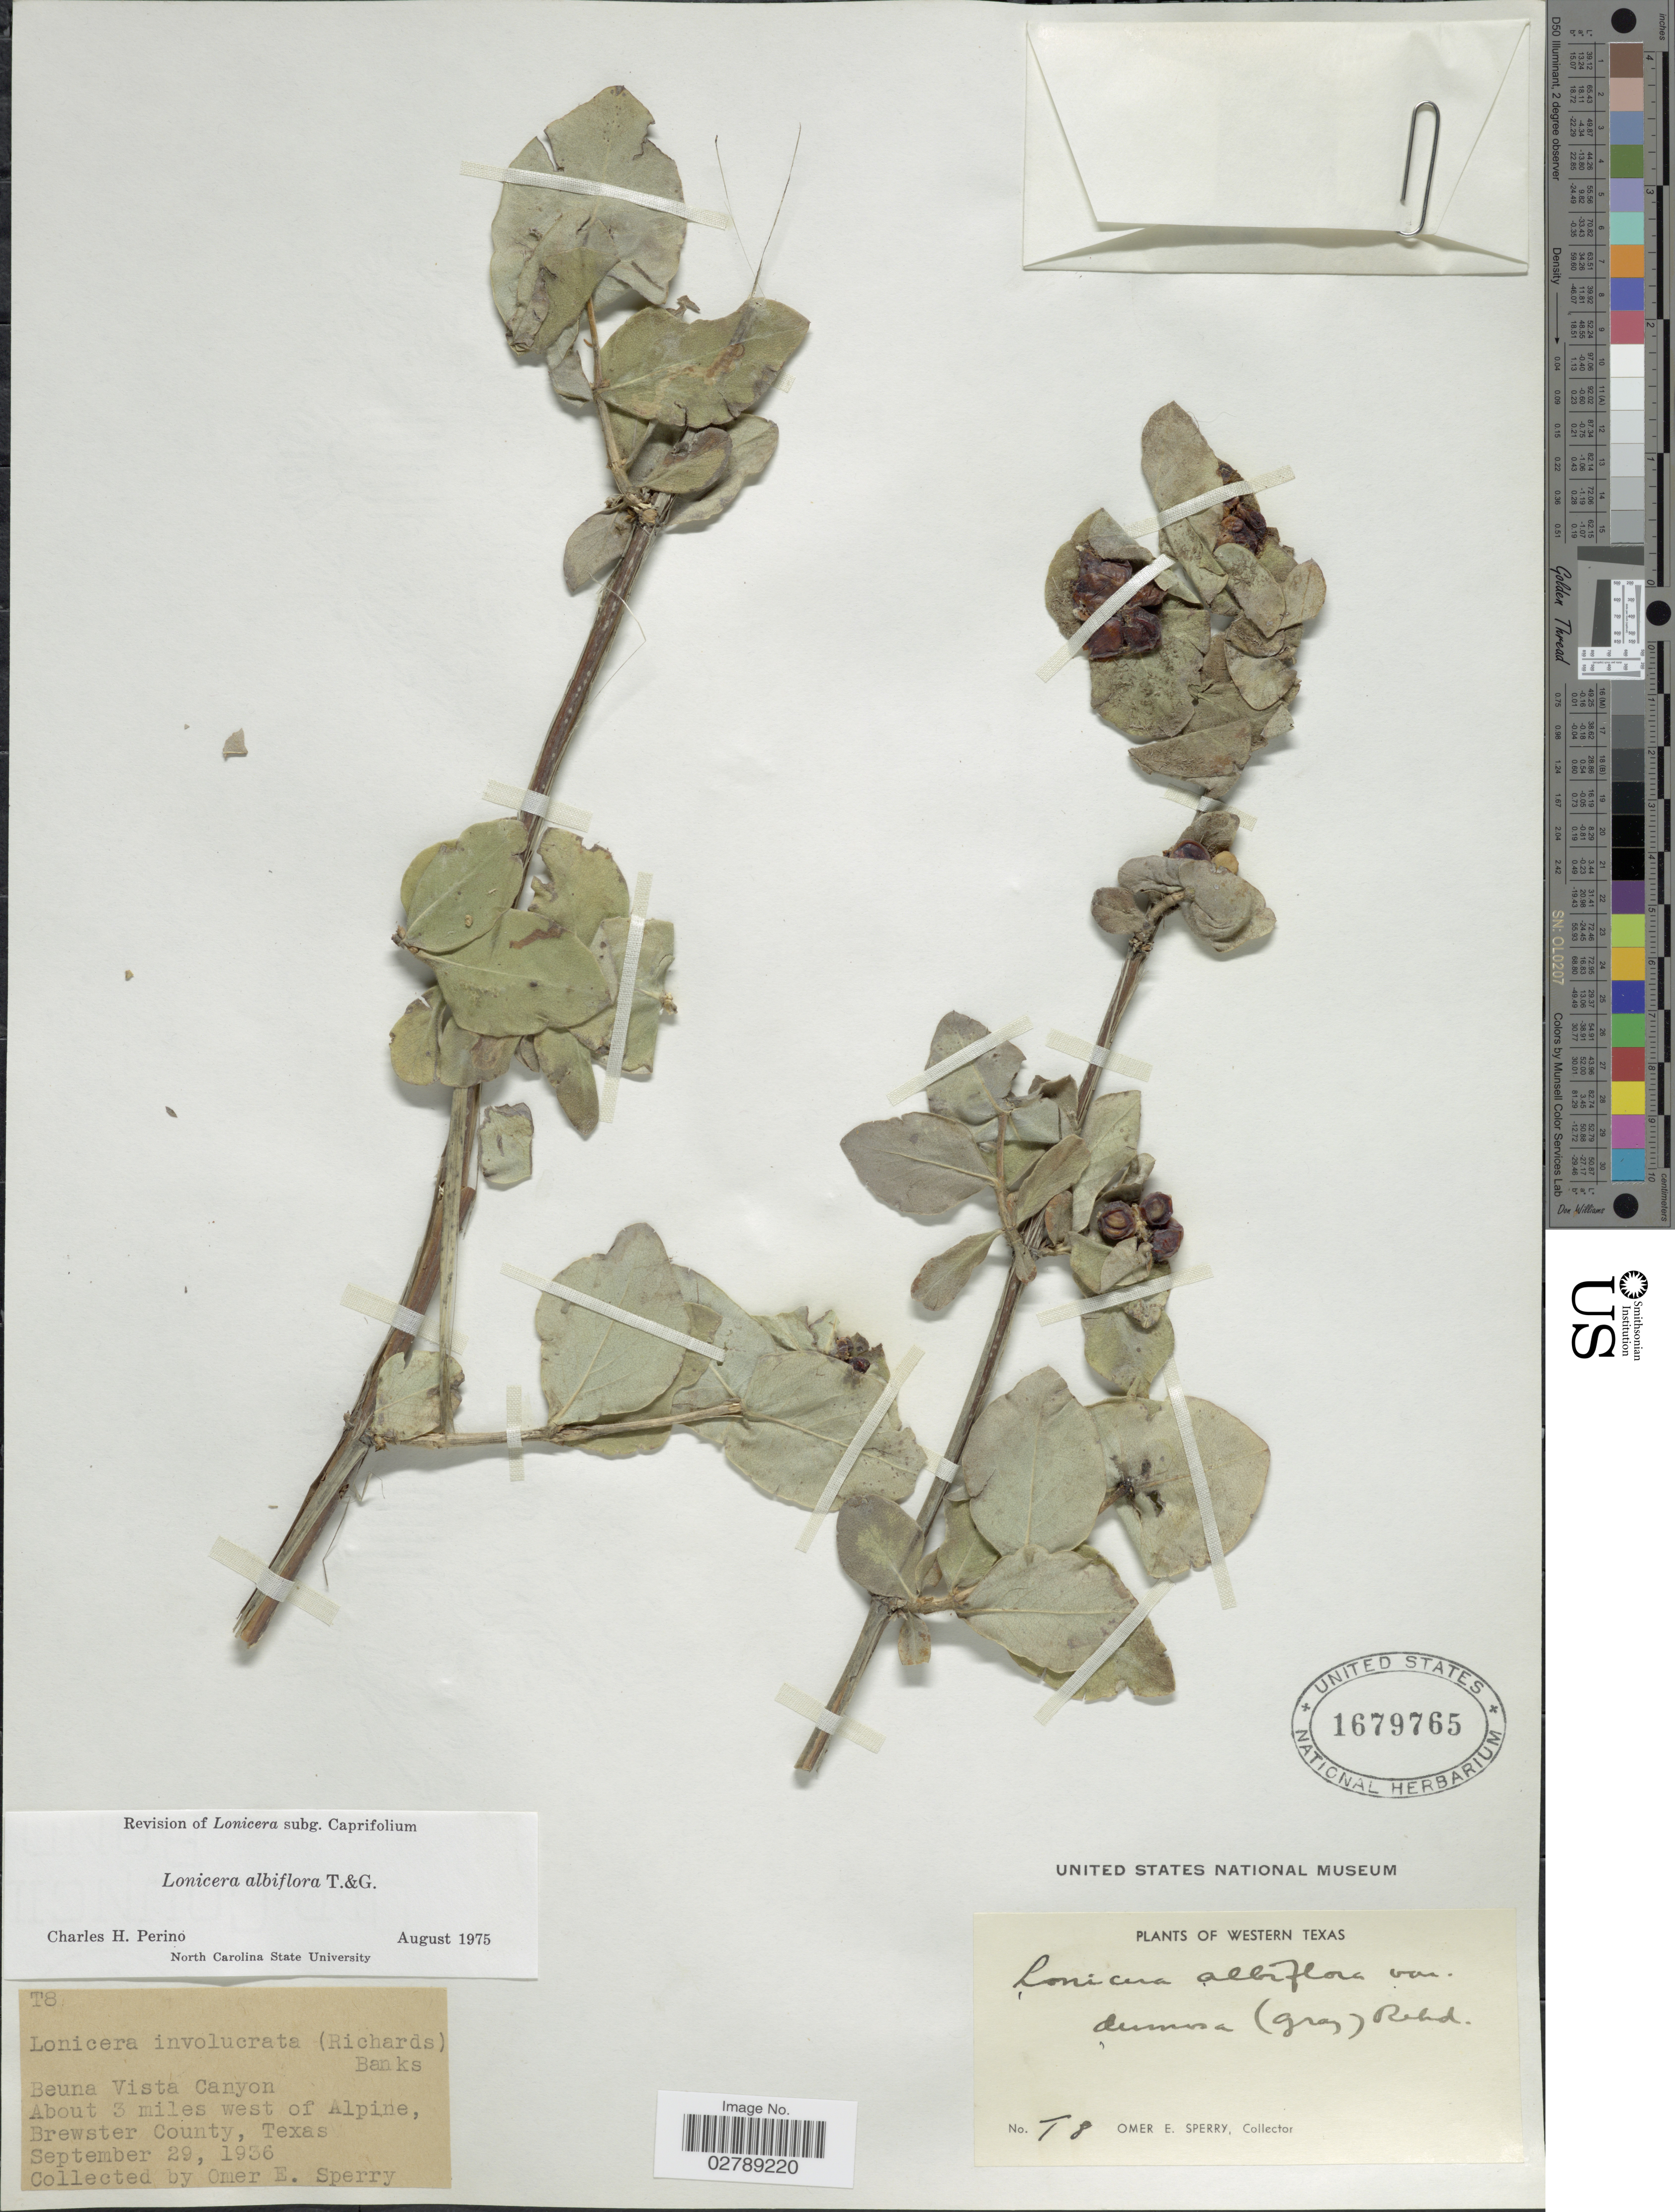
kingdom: Plantae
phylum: Tracheophyta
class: Magnoliopsida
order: Dipsacales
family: Caprifoliaceae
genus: Lonicera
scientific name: Lonicera dumosa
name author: A. Gray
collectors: O. E. Sperry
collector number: T8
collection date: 1936-09-29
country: United States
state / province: Texas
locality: Beuna Vista Canyon. About 3 miles west of Alpine, Brewster County. Western Texas.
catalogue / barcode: US 1679765